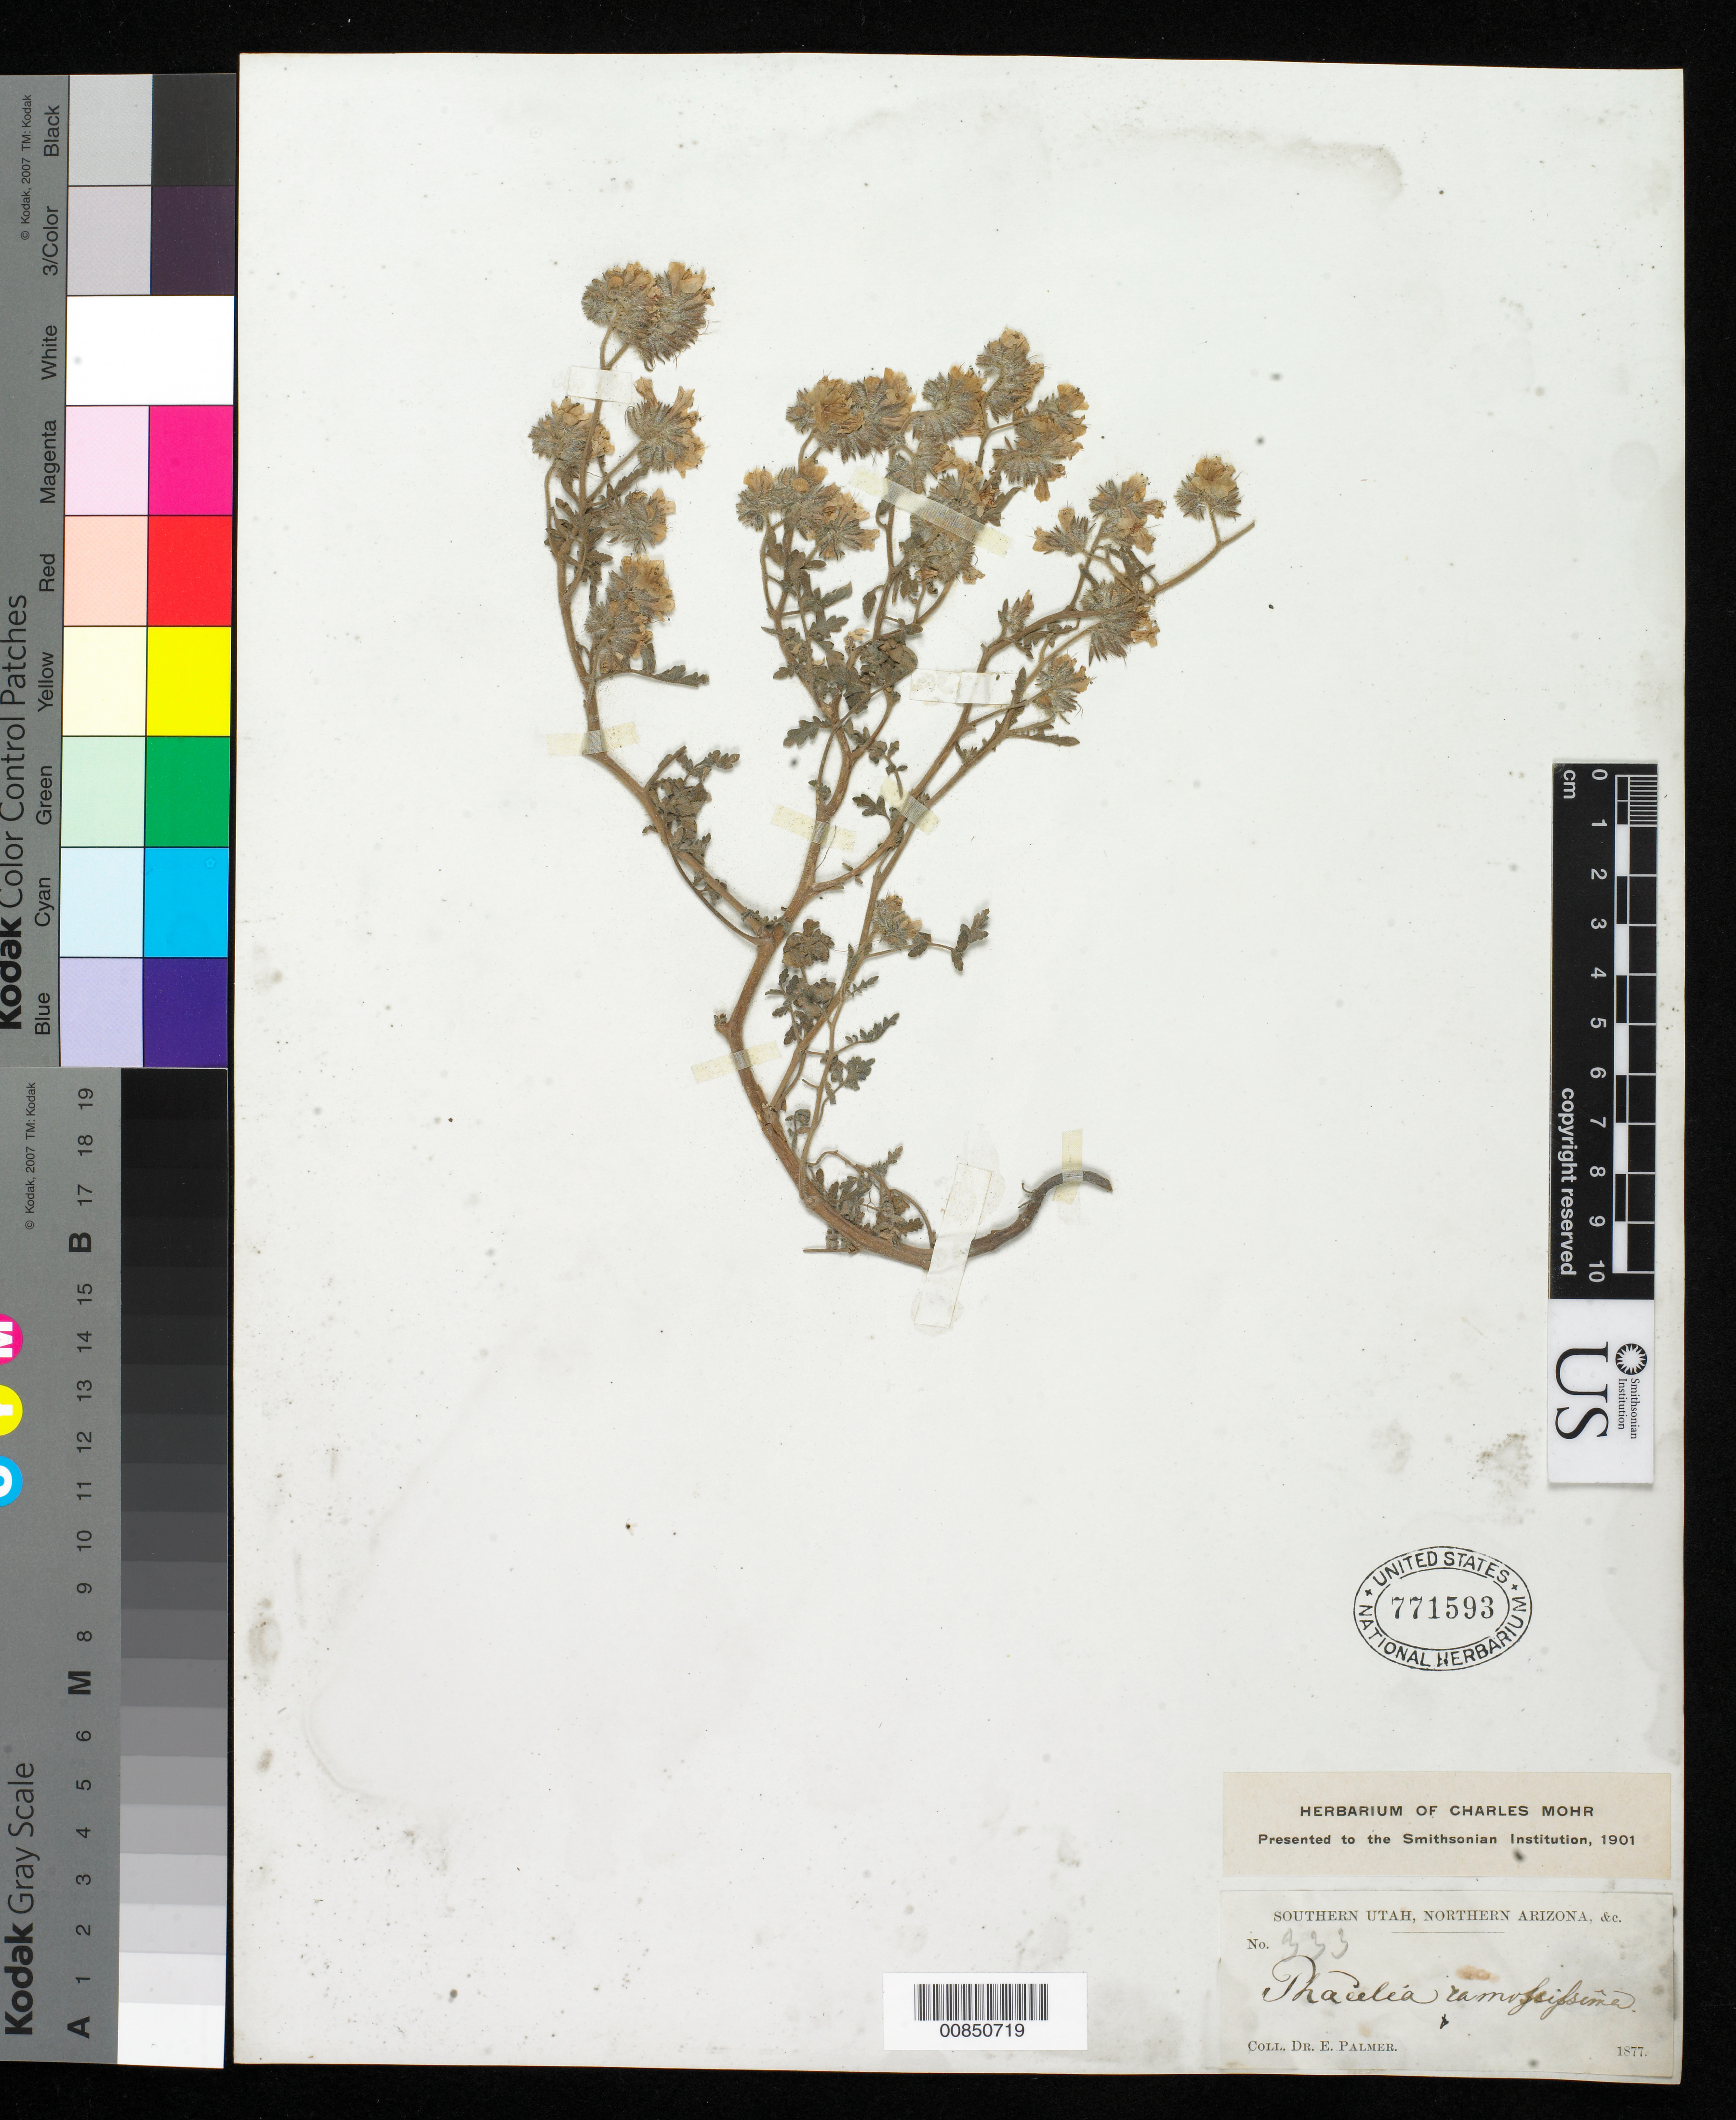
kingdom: Plantae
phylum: Tracheophyta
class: Magnoliopsida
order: Boraginales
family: Hydrophyllaceae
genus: Phacelia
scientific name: Phacelia vallis-mortae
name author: J.W. Voss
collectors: E. Palmer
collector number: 333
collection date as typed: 1877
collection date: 1877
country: United States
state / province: Arizona / Utah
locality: Southern Utah, Northern Arizona, &c.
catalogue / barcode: US 771593